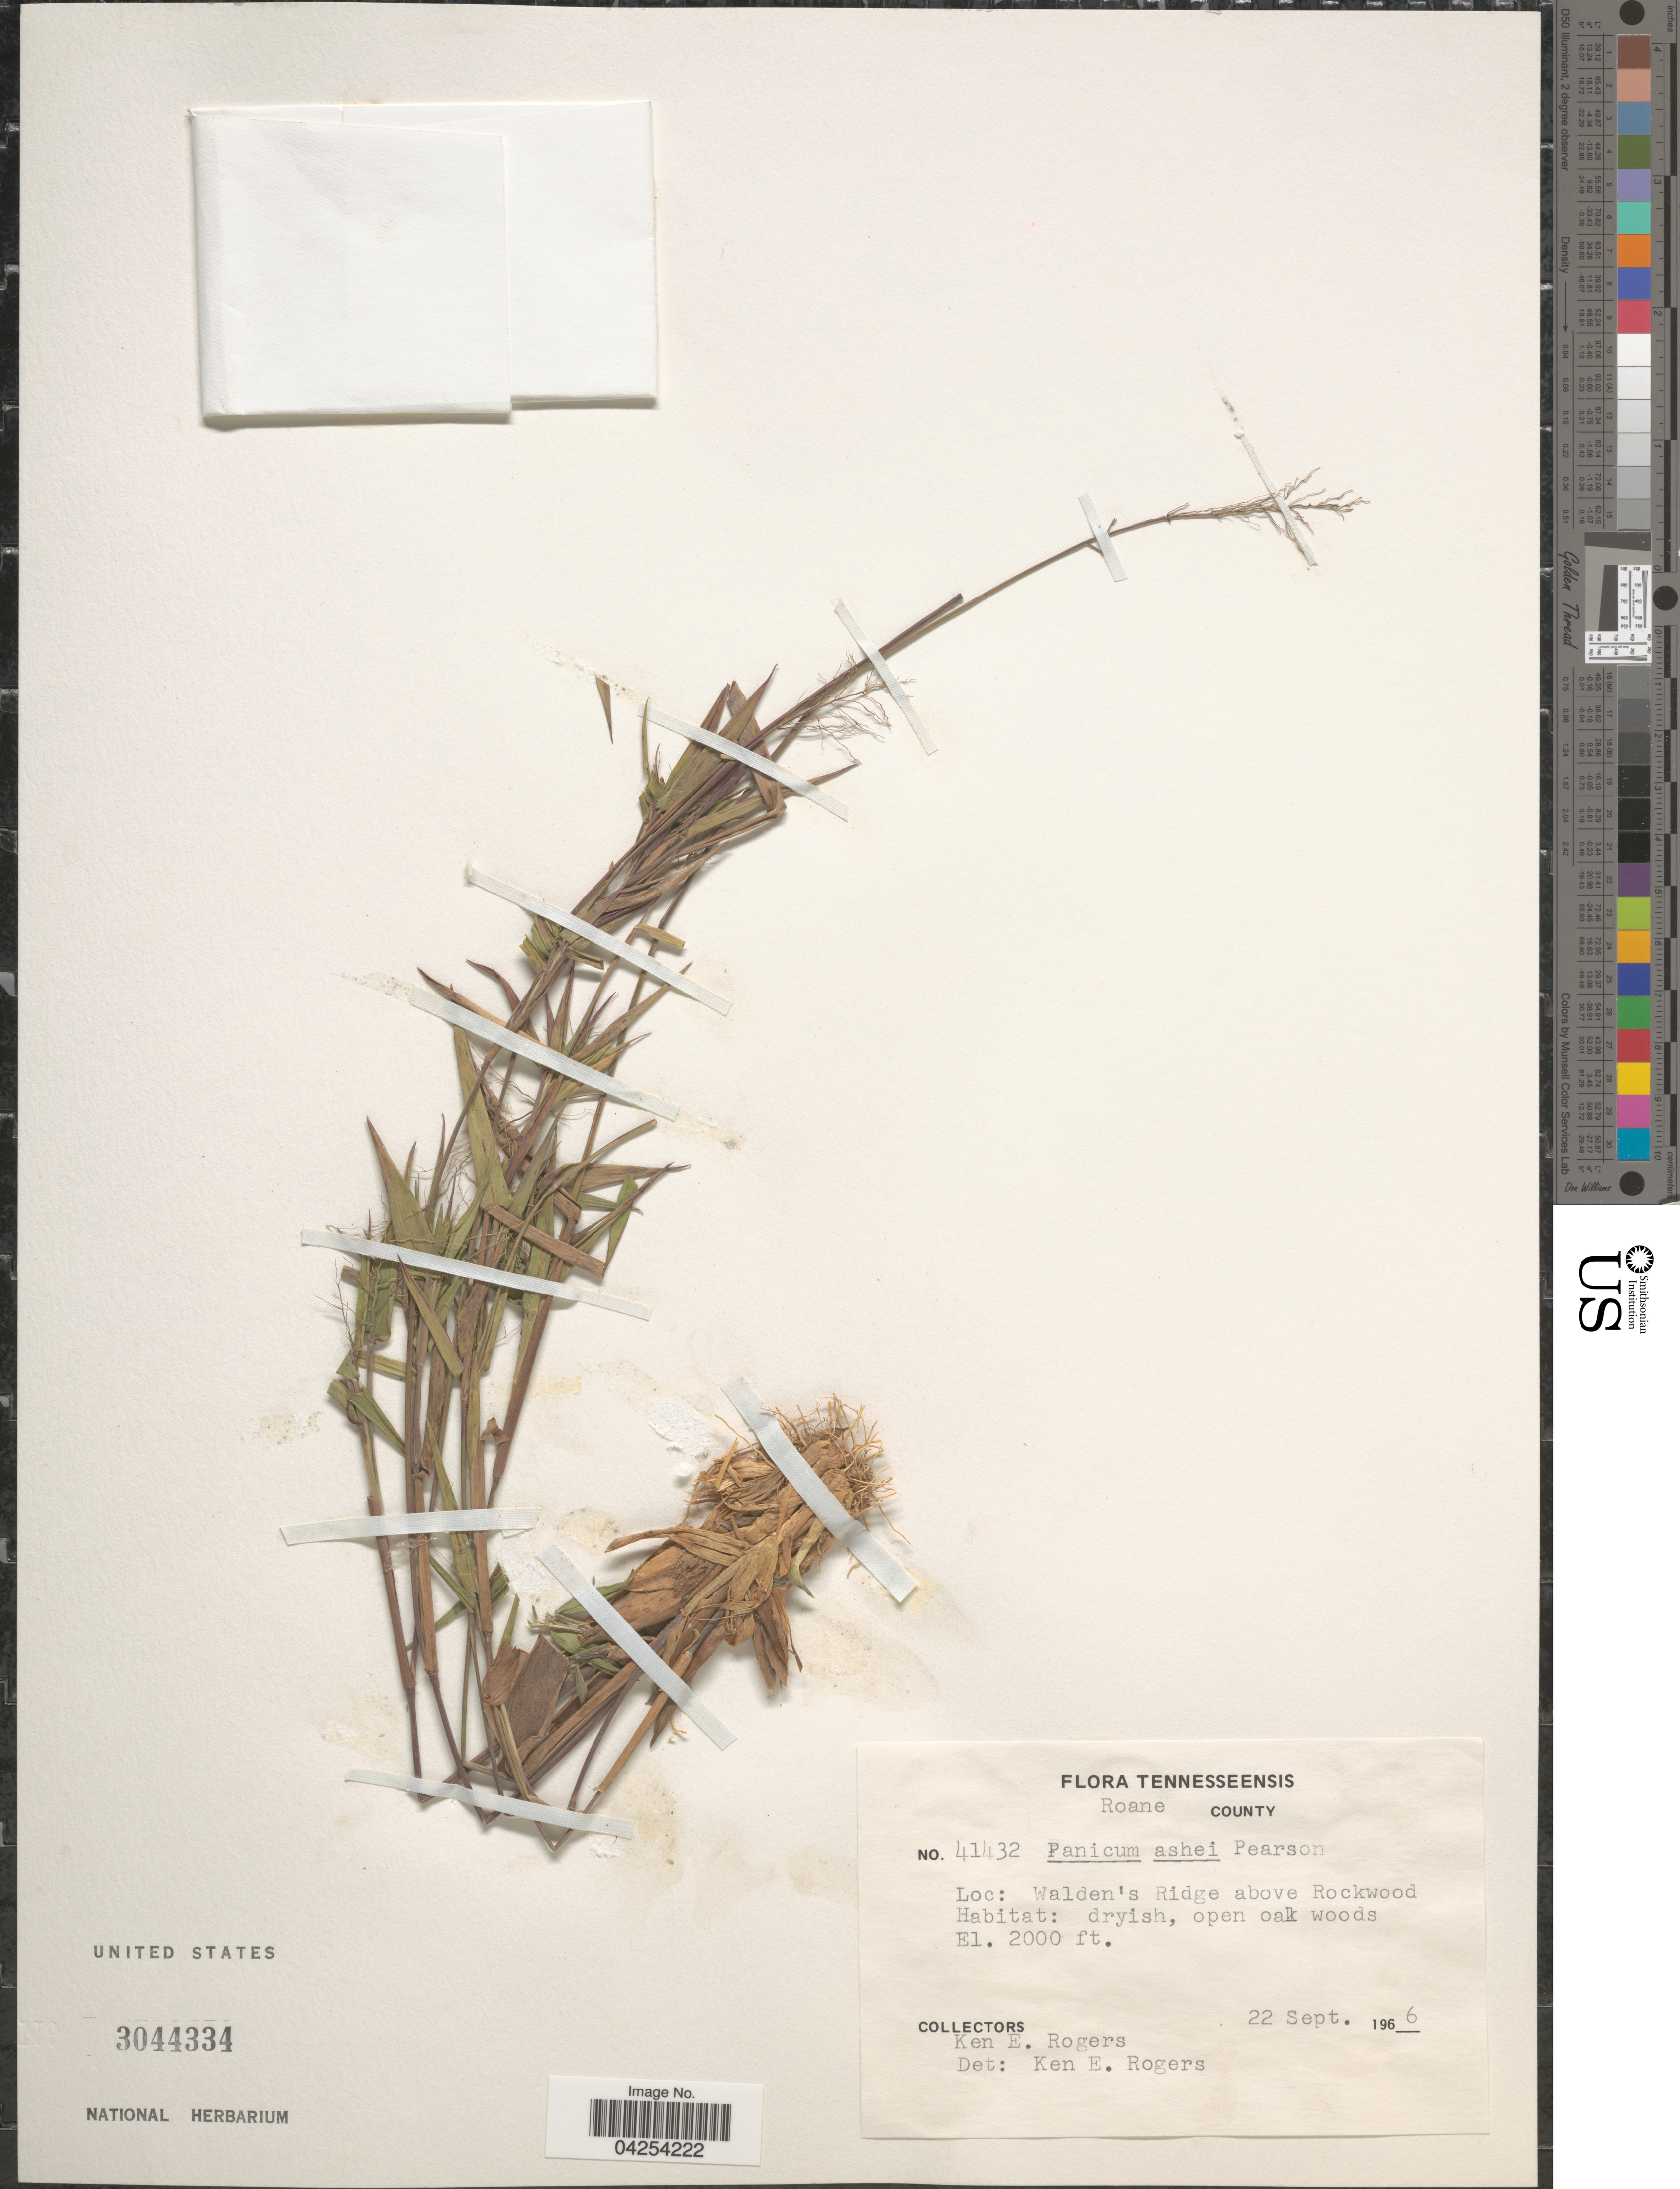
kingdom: Plantae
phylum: Tracheophyta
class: Liliopsida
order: Poales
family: Poaceae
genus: Dichanthelium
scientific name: Dichanthelium commutatum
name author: (Schult.) Gould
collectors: K. Rogers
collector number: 41432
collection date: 1966-09-22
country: United States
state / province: Tennessee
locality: Roane County. Walden's Ridge above Rockwood.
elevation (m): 610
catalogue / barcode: US 3044334